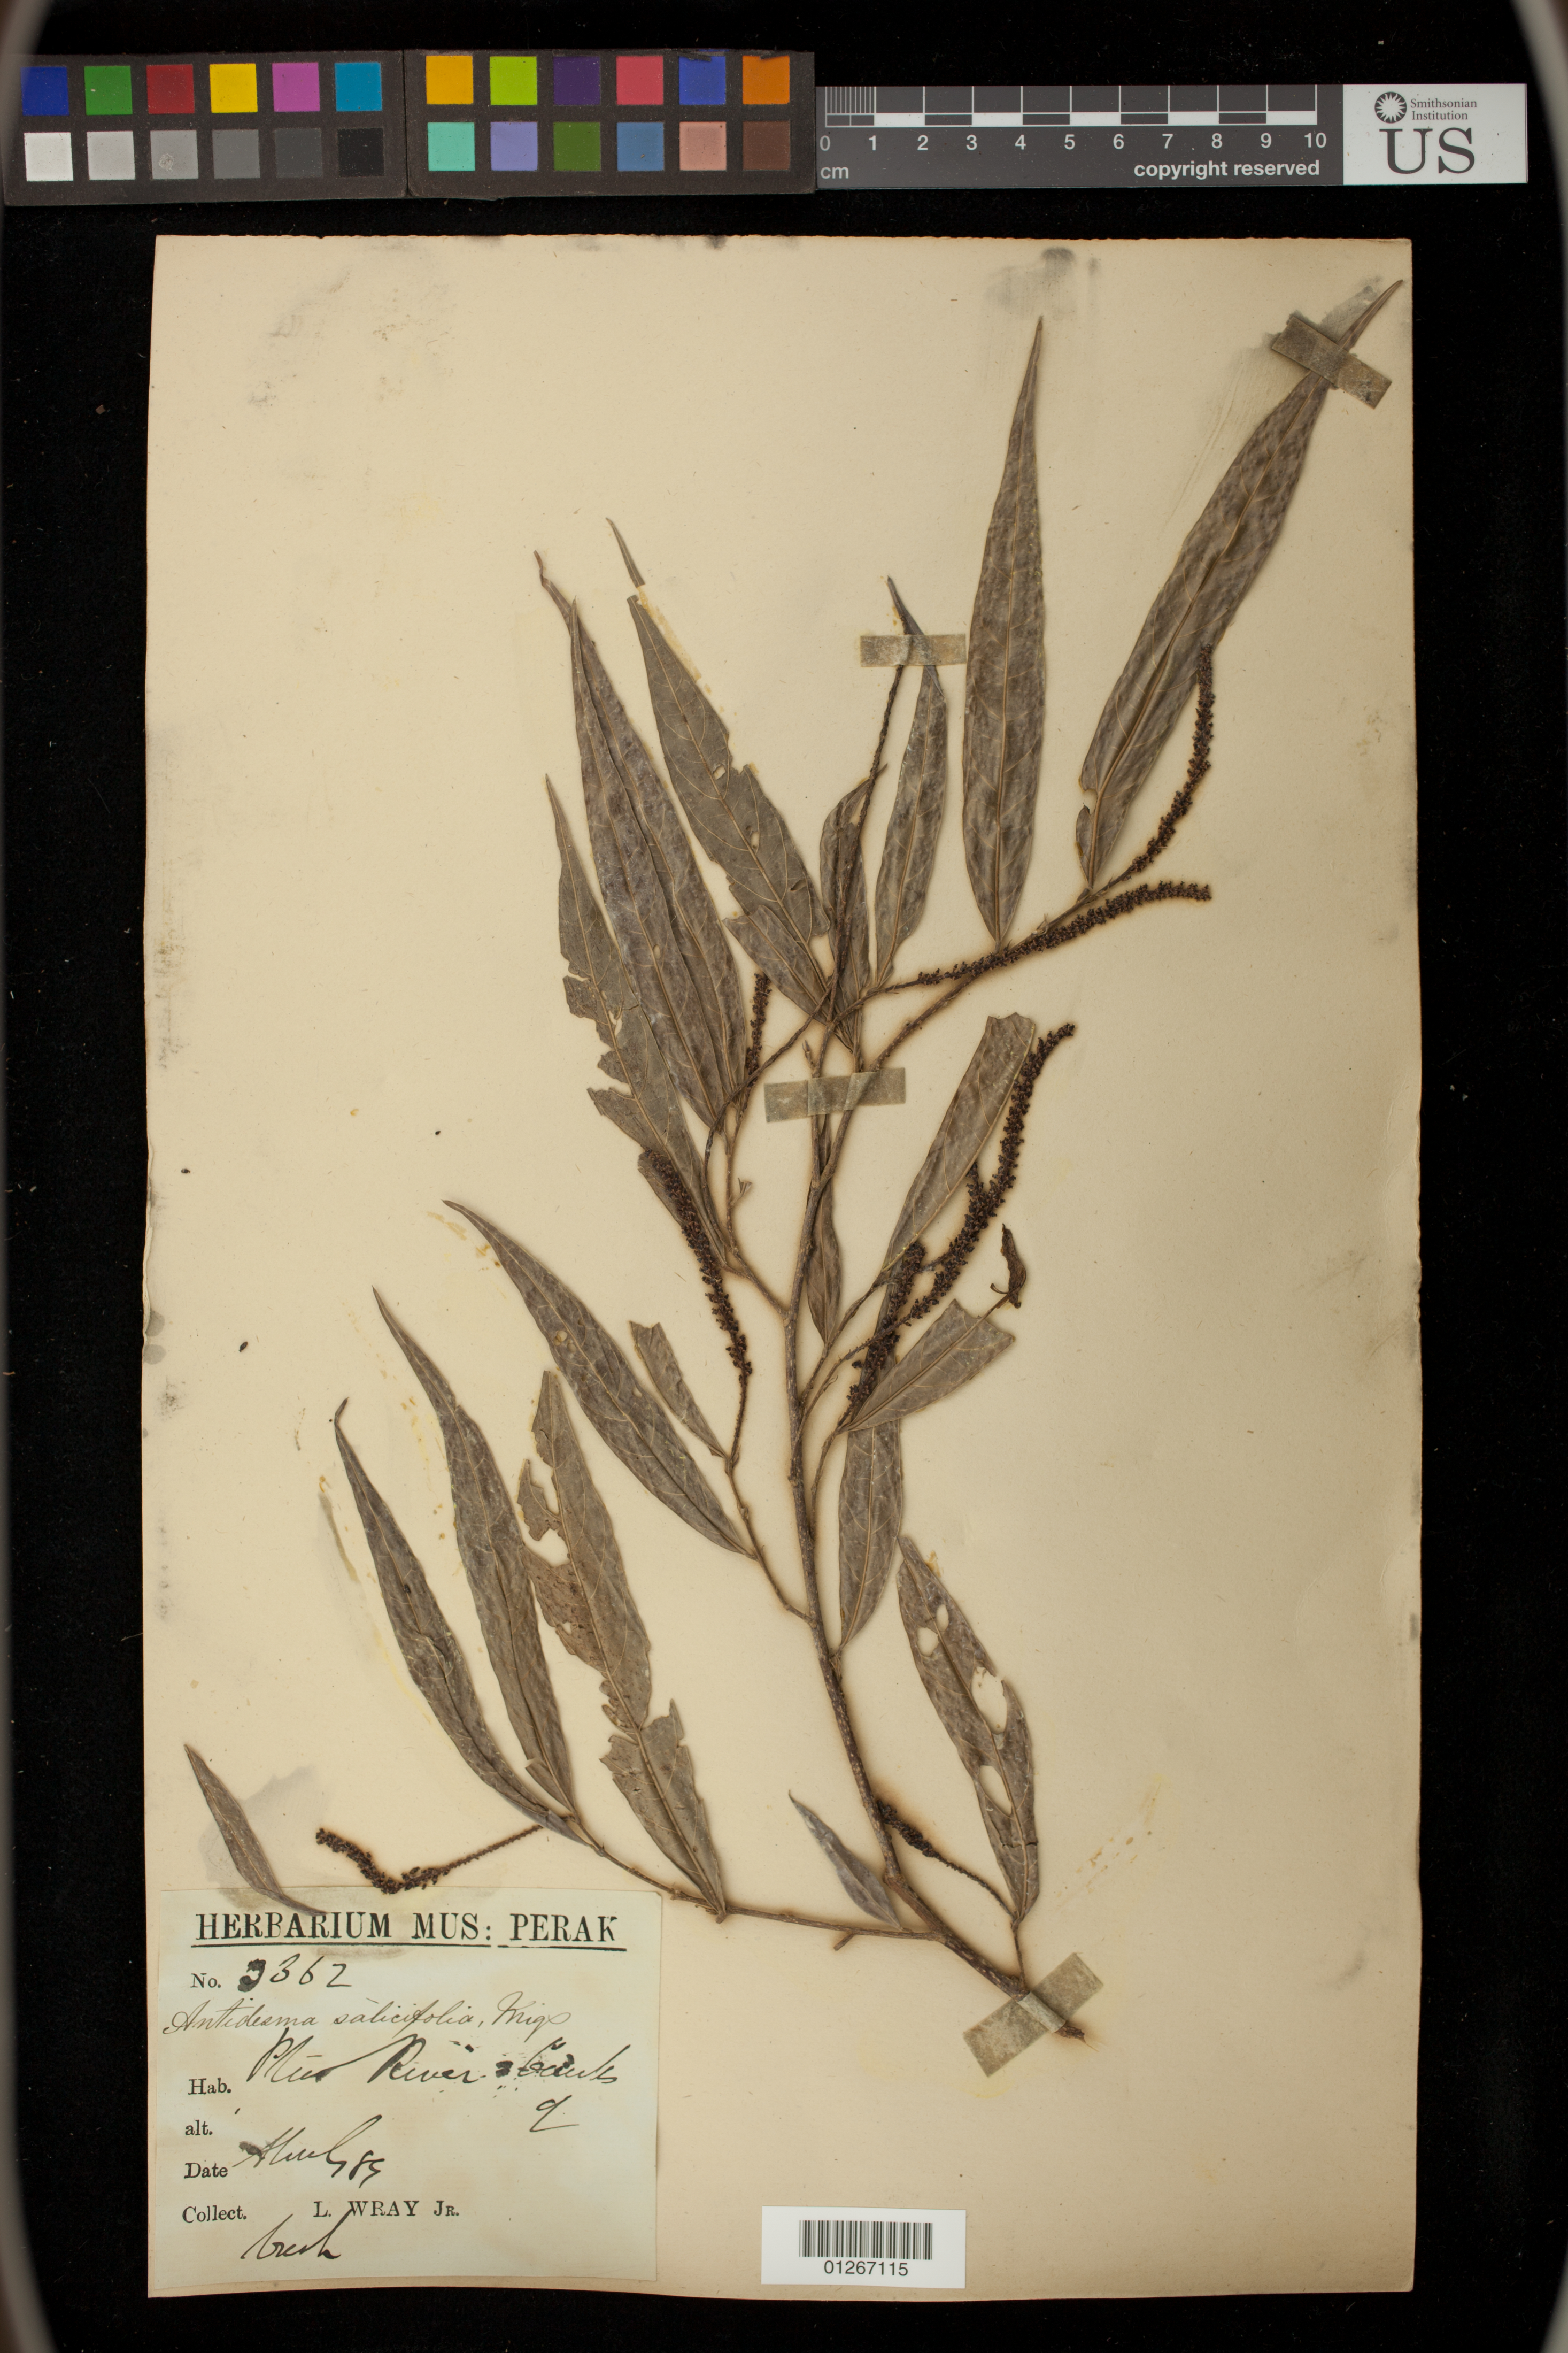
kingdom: Plantae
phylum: Tracheophyta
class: Magnoliopsida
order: Malpighiales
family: Phyllanthaceae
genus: Antidesma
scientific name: Antidesma salicifolium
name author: Miq.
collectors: L. Wray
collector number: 3362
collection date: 1889-07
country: Malaysia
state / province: Perak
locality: Plus River